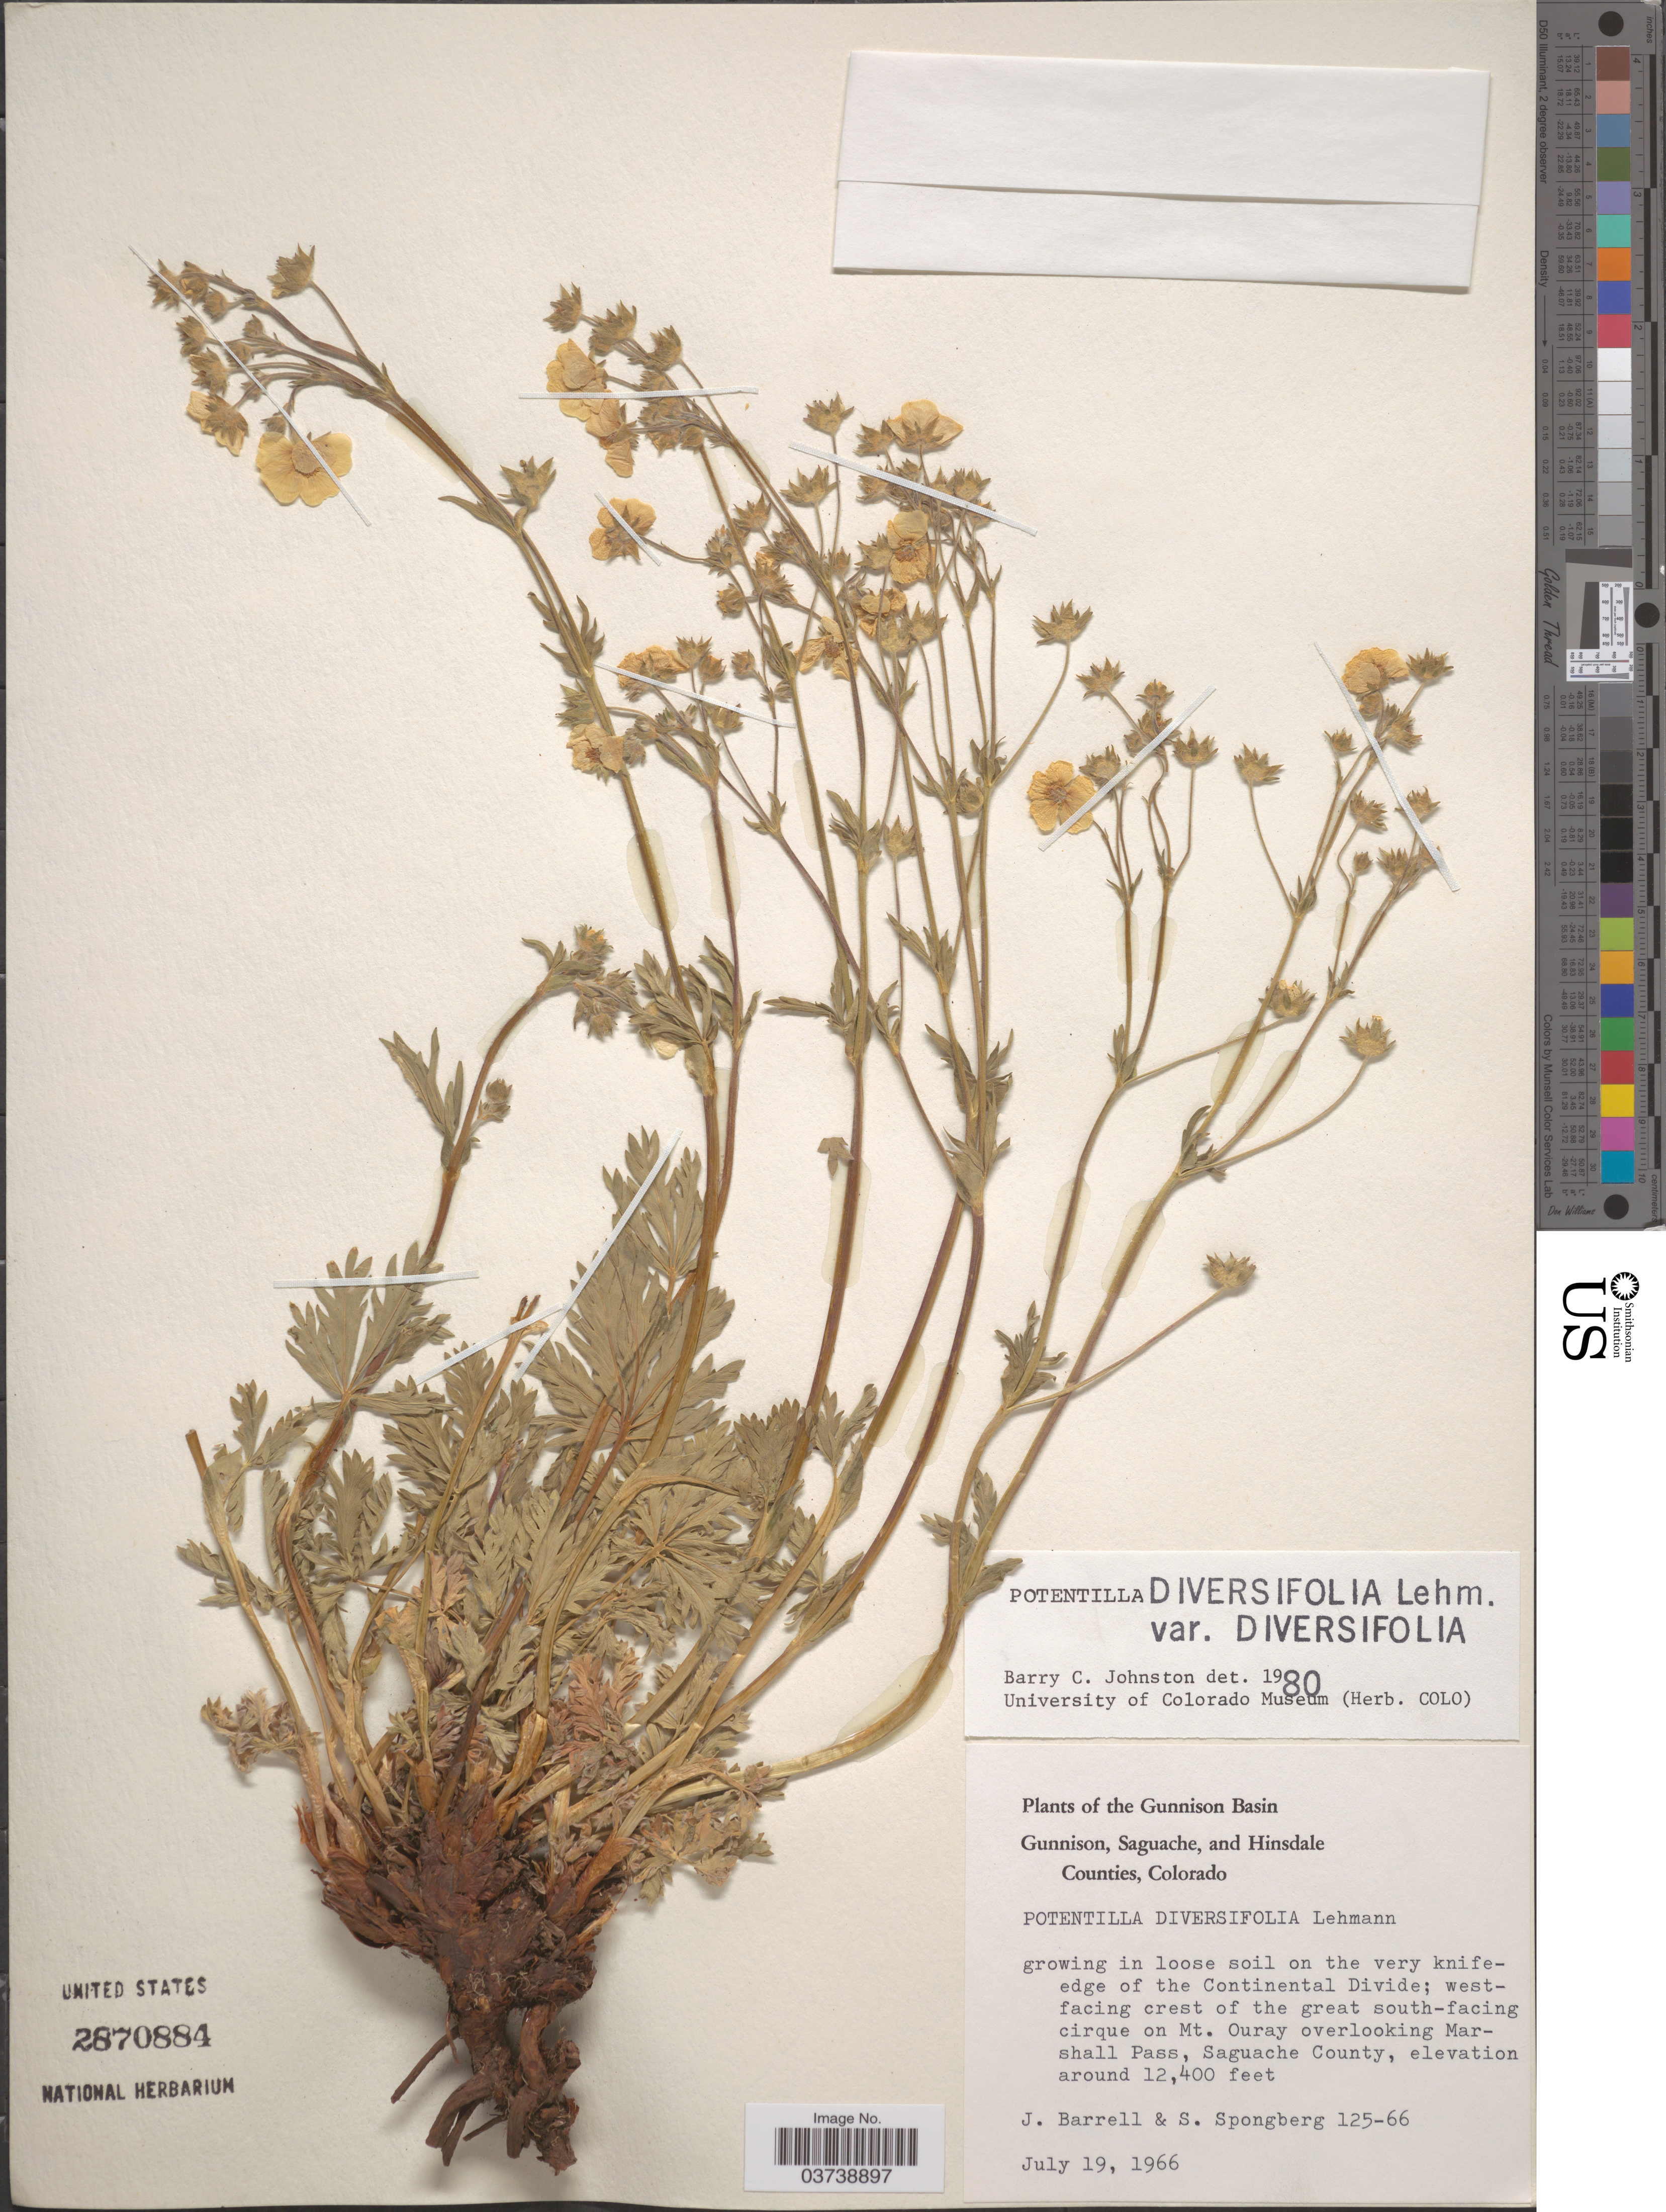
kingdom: Plantae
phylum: Tracheophyta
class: Magnoliopsida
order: Rosales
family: Rosaceae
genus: Potentilla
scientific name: Potentilla diversifolia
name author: Lehm.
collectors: J. Barrell & S. A.Spongberg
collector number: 125-66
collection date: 1966-07-19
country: United States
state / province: Colorado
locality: The Gunnison Basin. Edge of the Continental Divide; west-facing crest of the great south-facing cirque on Mt. Ouray overlooking Marshall Pass, Saguache County.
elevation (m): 3780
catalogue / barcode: US 2870884